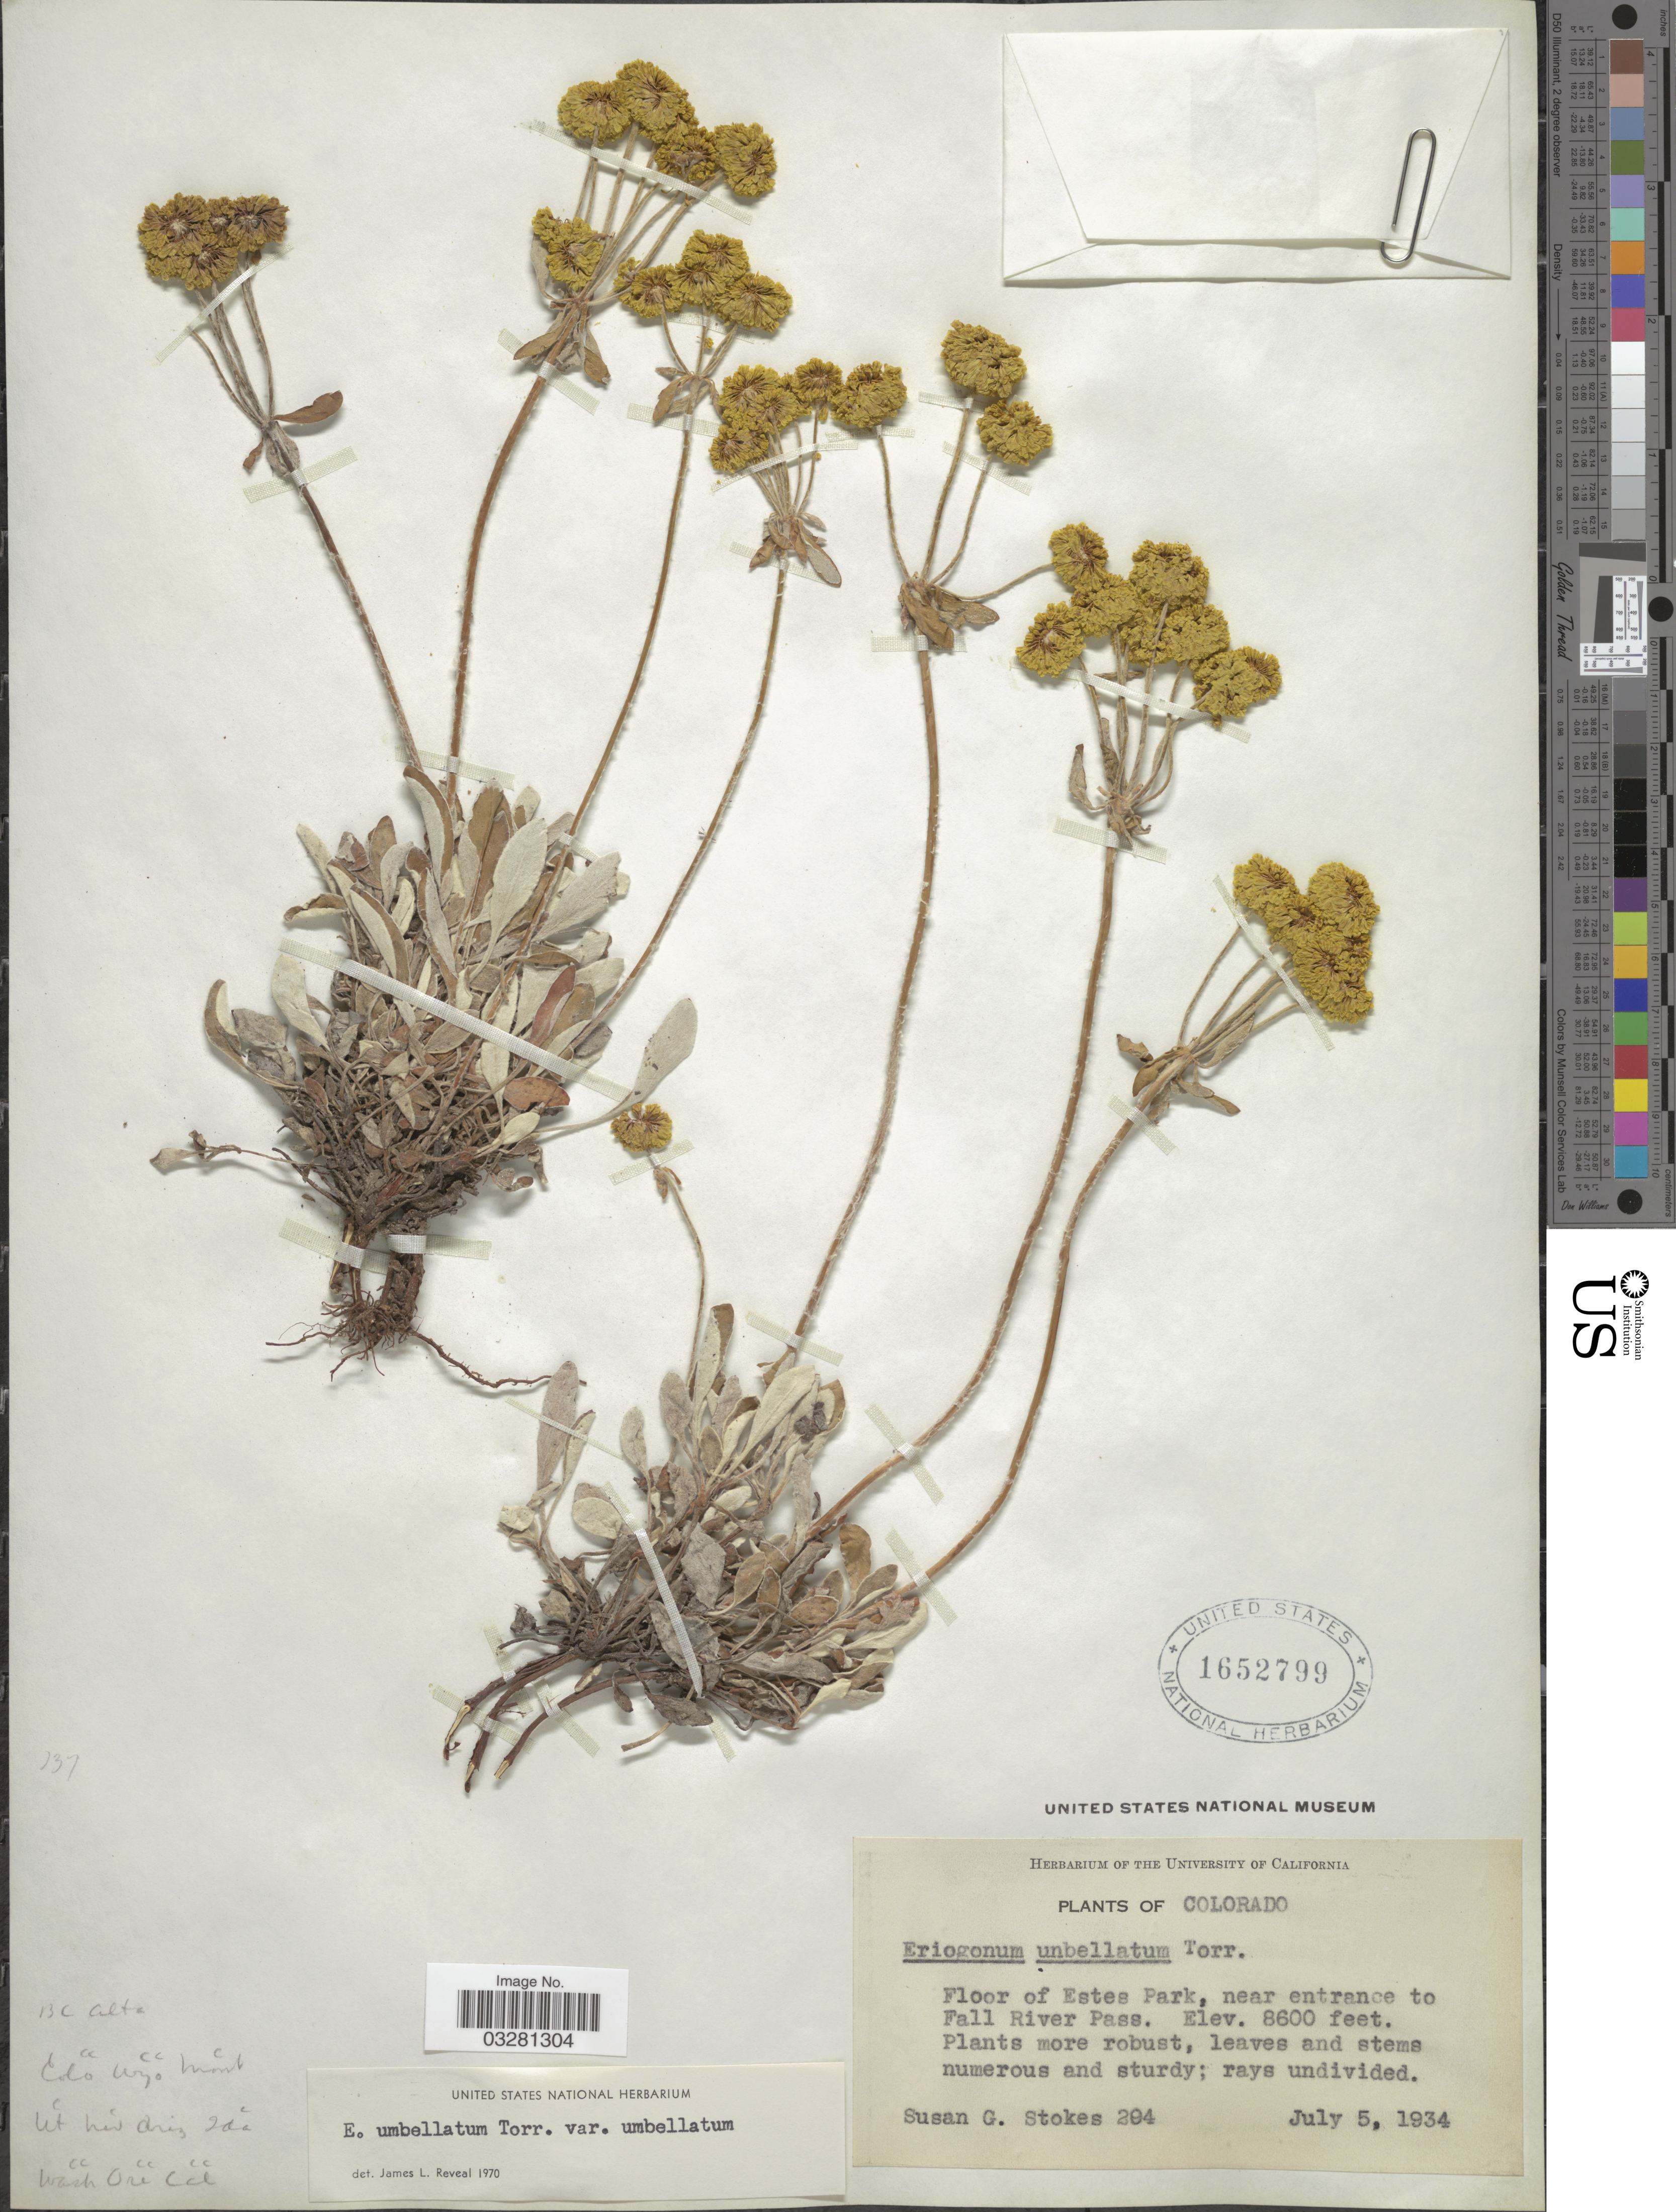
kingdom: Plantae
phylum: Tracheophyta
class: Magnoliopsida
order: Caryophyllales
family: Polygonaceae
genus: Eriogonum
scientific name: Eriogonum umbellatum var. umbellatum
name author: Torr.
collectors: S. G. Stokes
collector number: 294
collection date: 1934-07-05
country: United States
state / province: Colorado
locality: Floor of Estes Park, near entrance to Fall River Pass.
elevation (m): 2621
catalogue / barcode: US 1652799